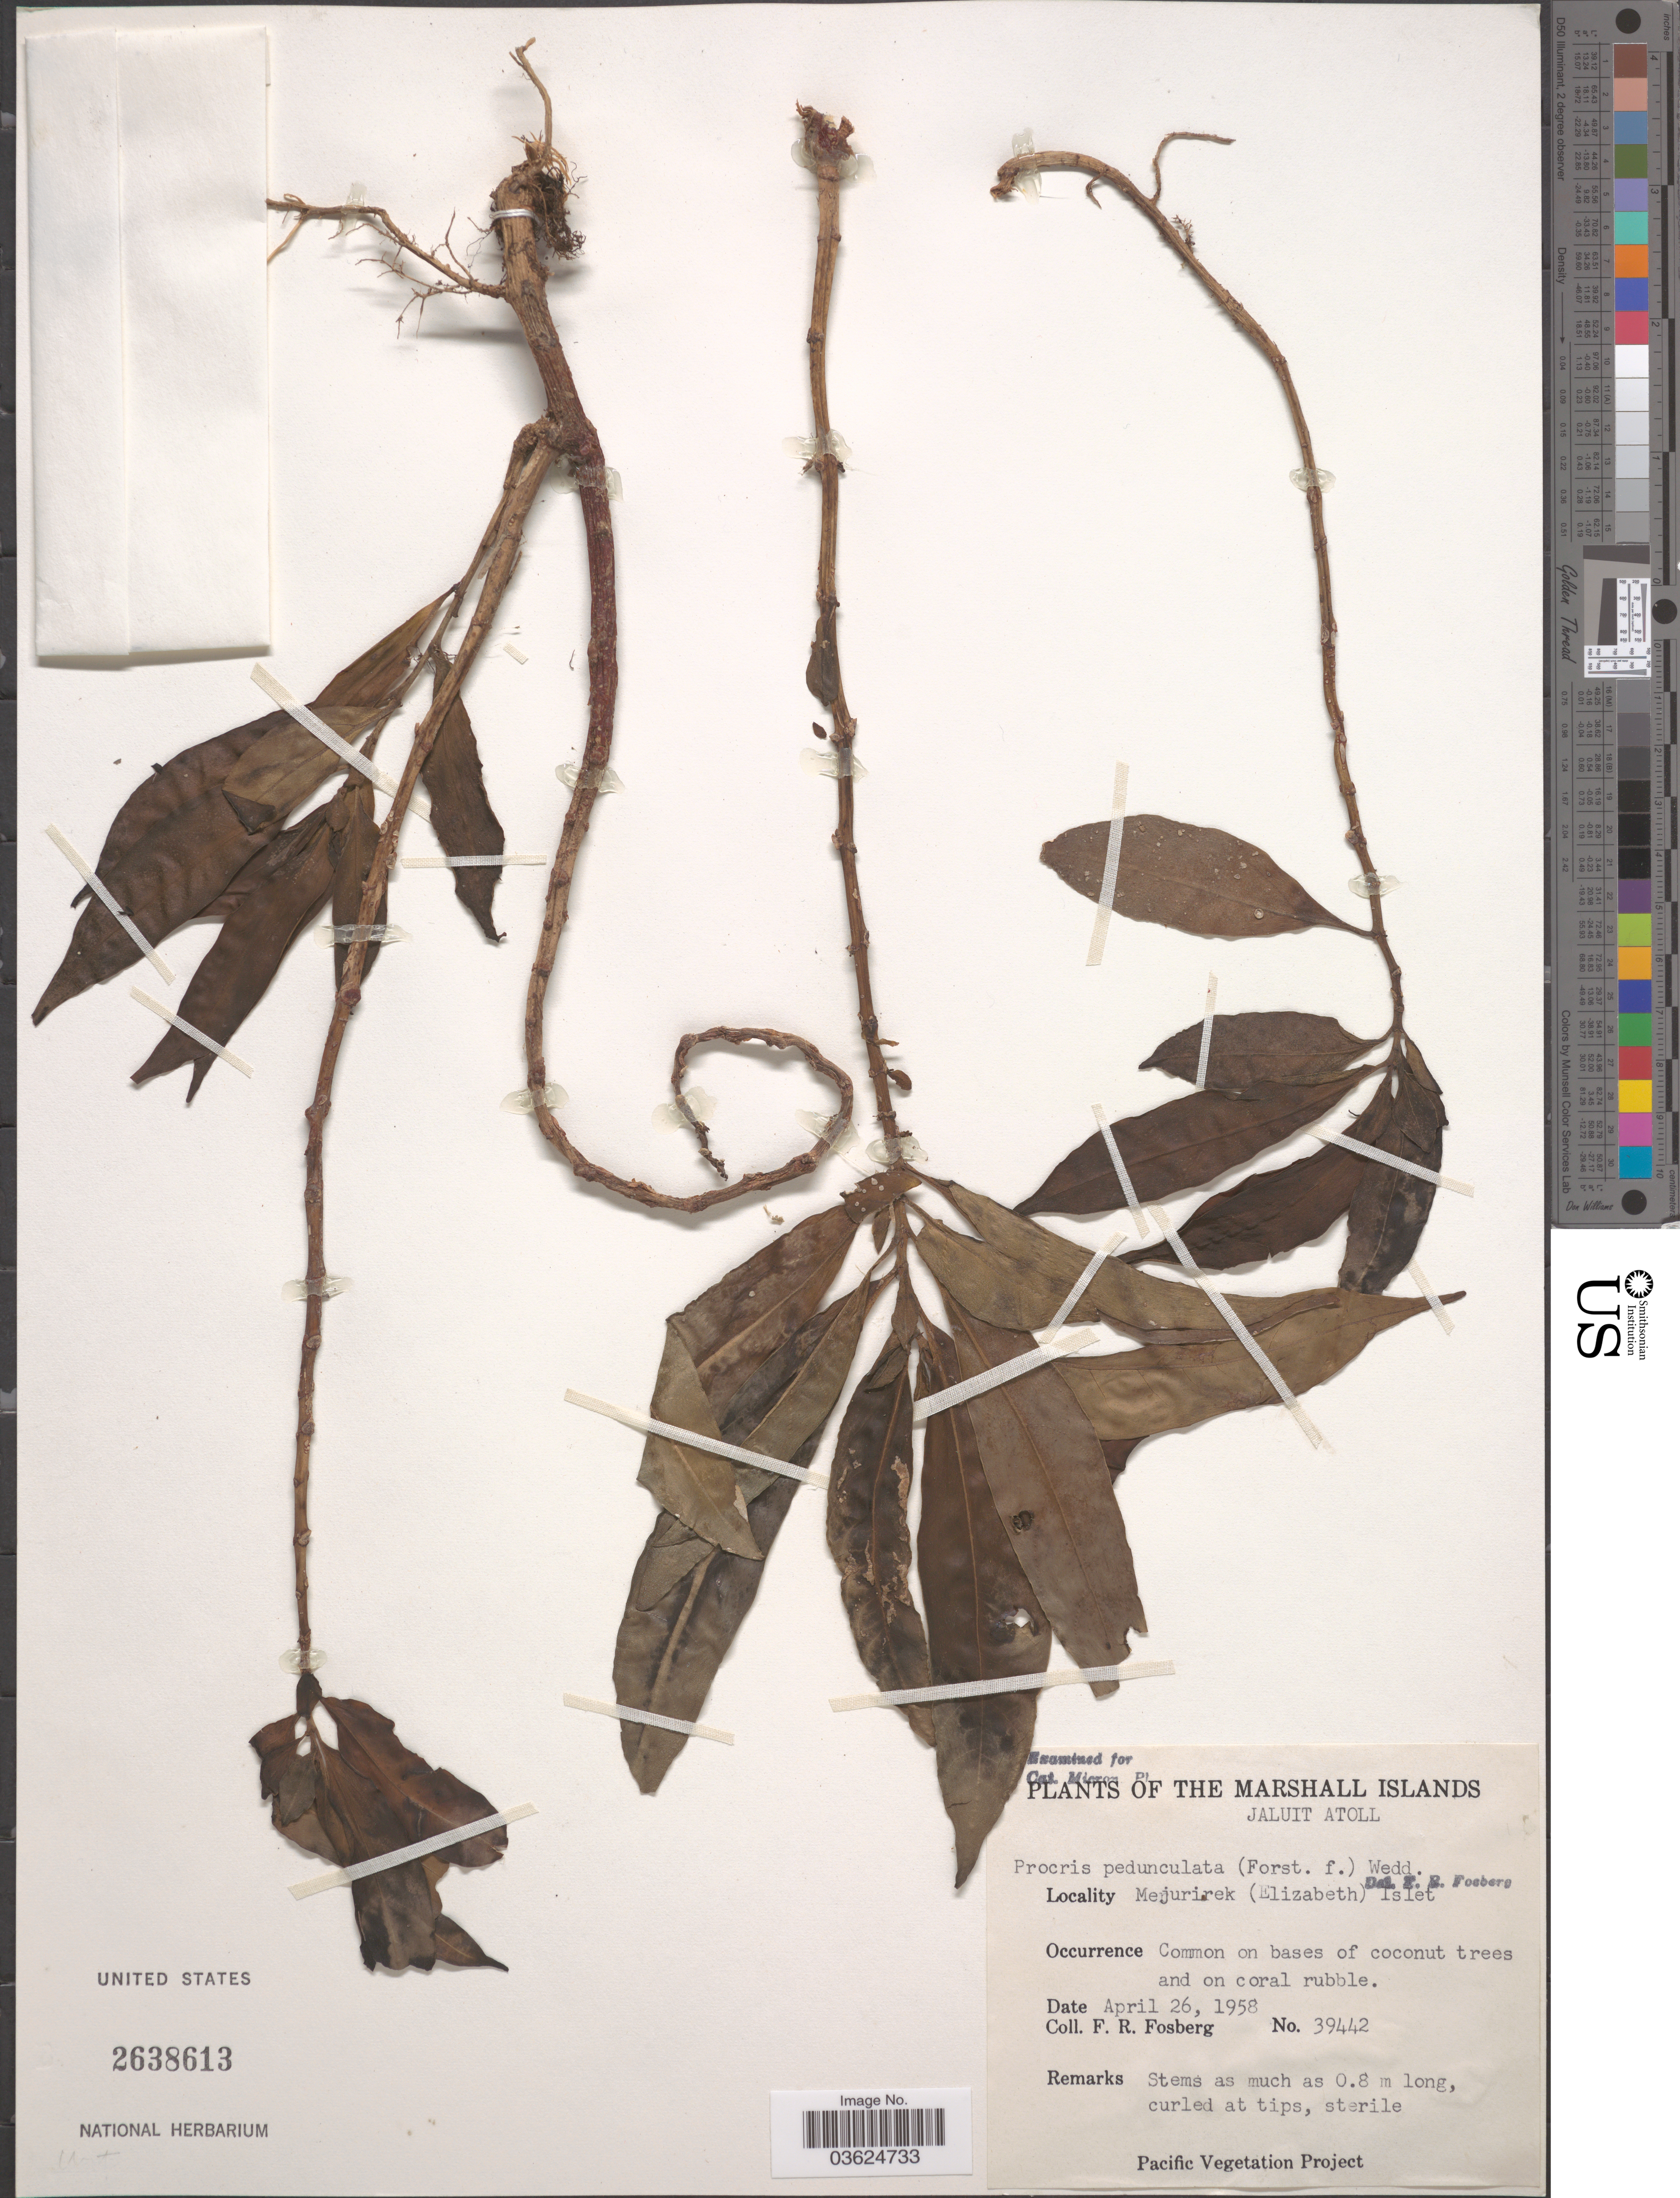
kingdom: Plantae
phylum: Tracheophyta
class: Magnoliopsida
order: Rosales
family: Urticaceae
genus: Procris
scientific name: Procris pedunculata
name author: (J.R. Forst. & G. Forst.) Wedd.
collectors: F. R. Fosberg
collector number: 39442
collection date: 1958-04-26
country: Marshall Islands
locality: Jaluit Atoll. Mejurirek (Elizabeth) Islet.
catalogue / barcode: US 2638613